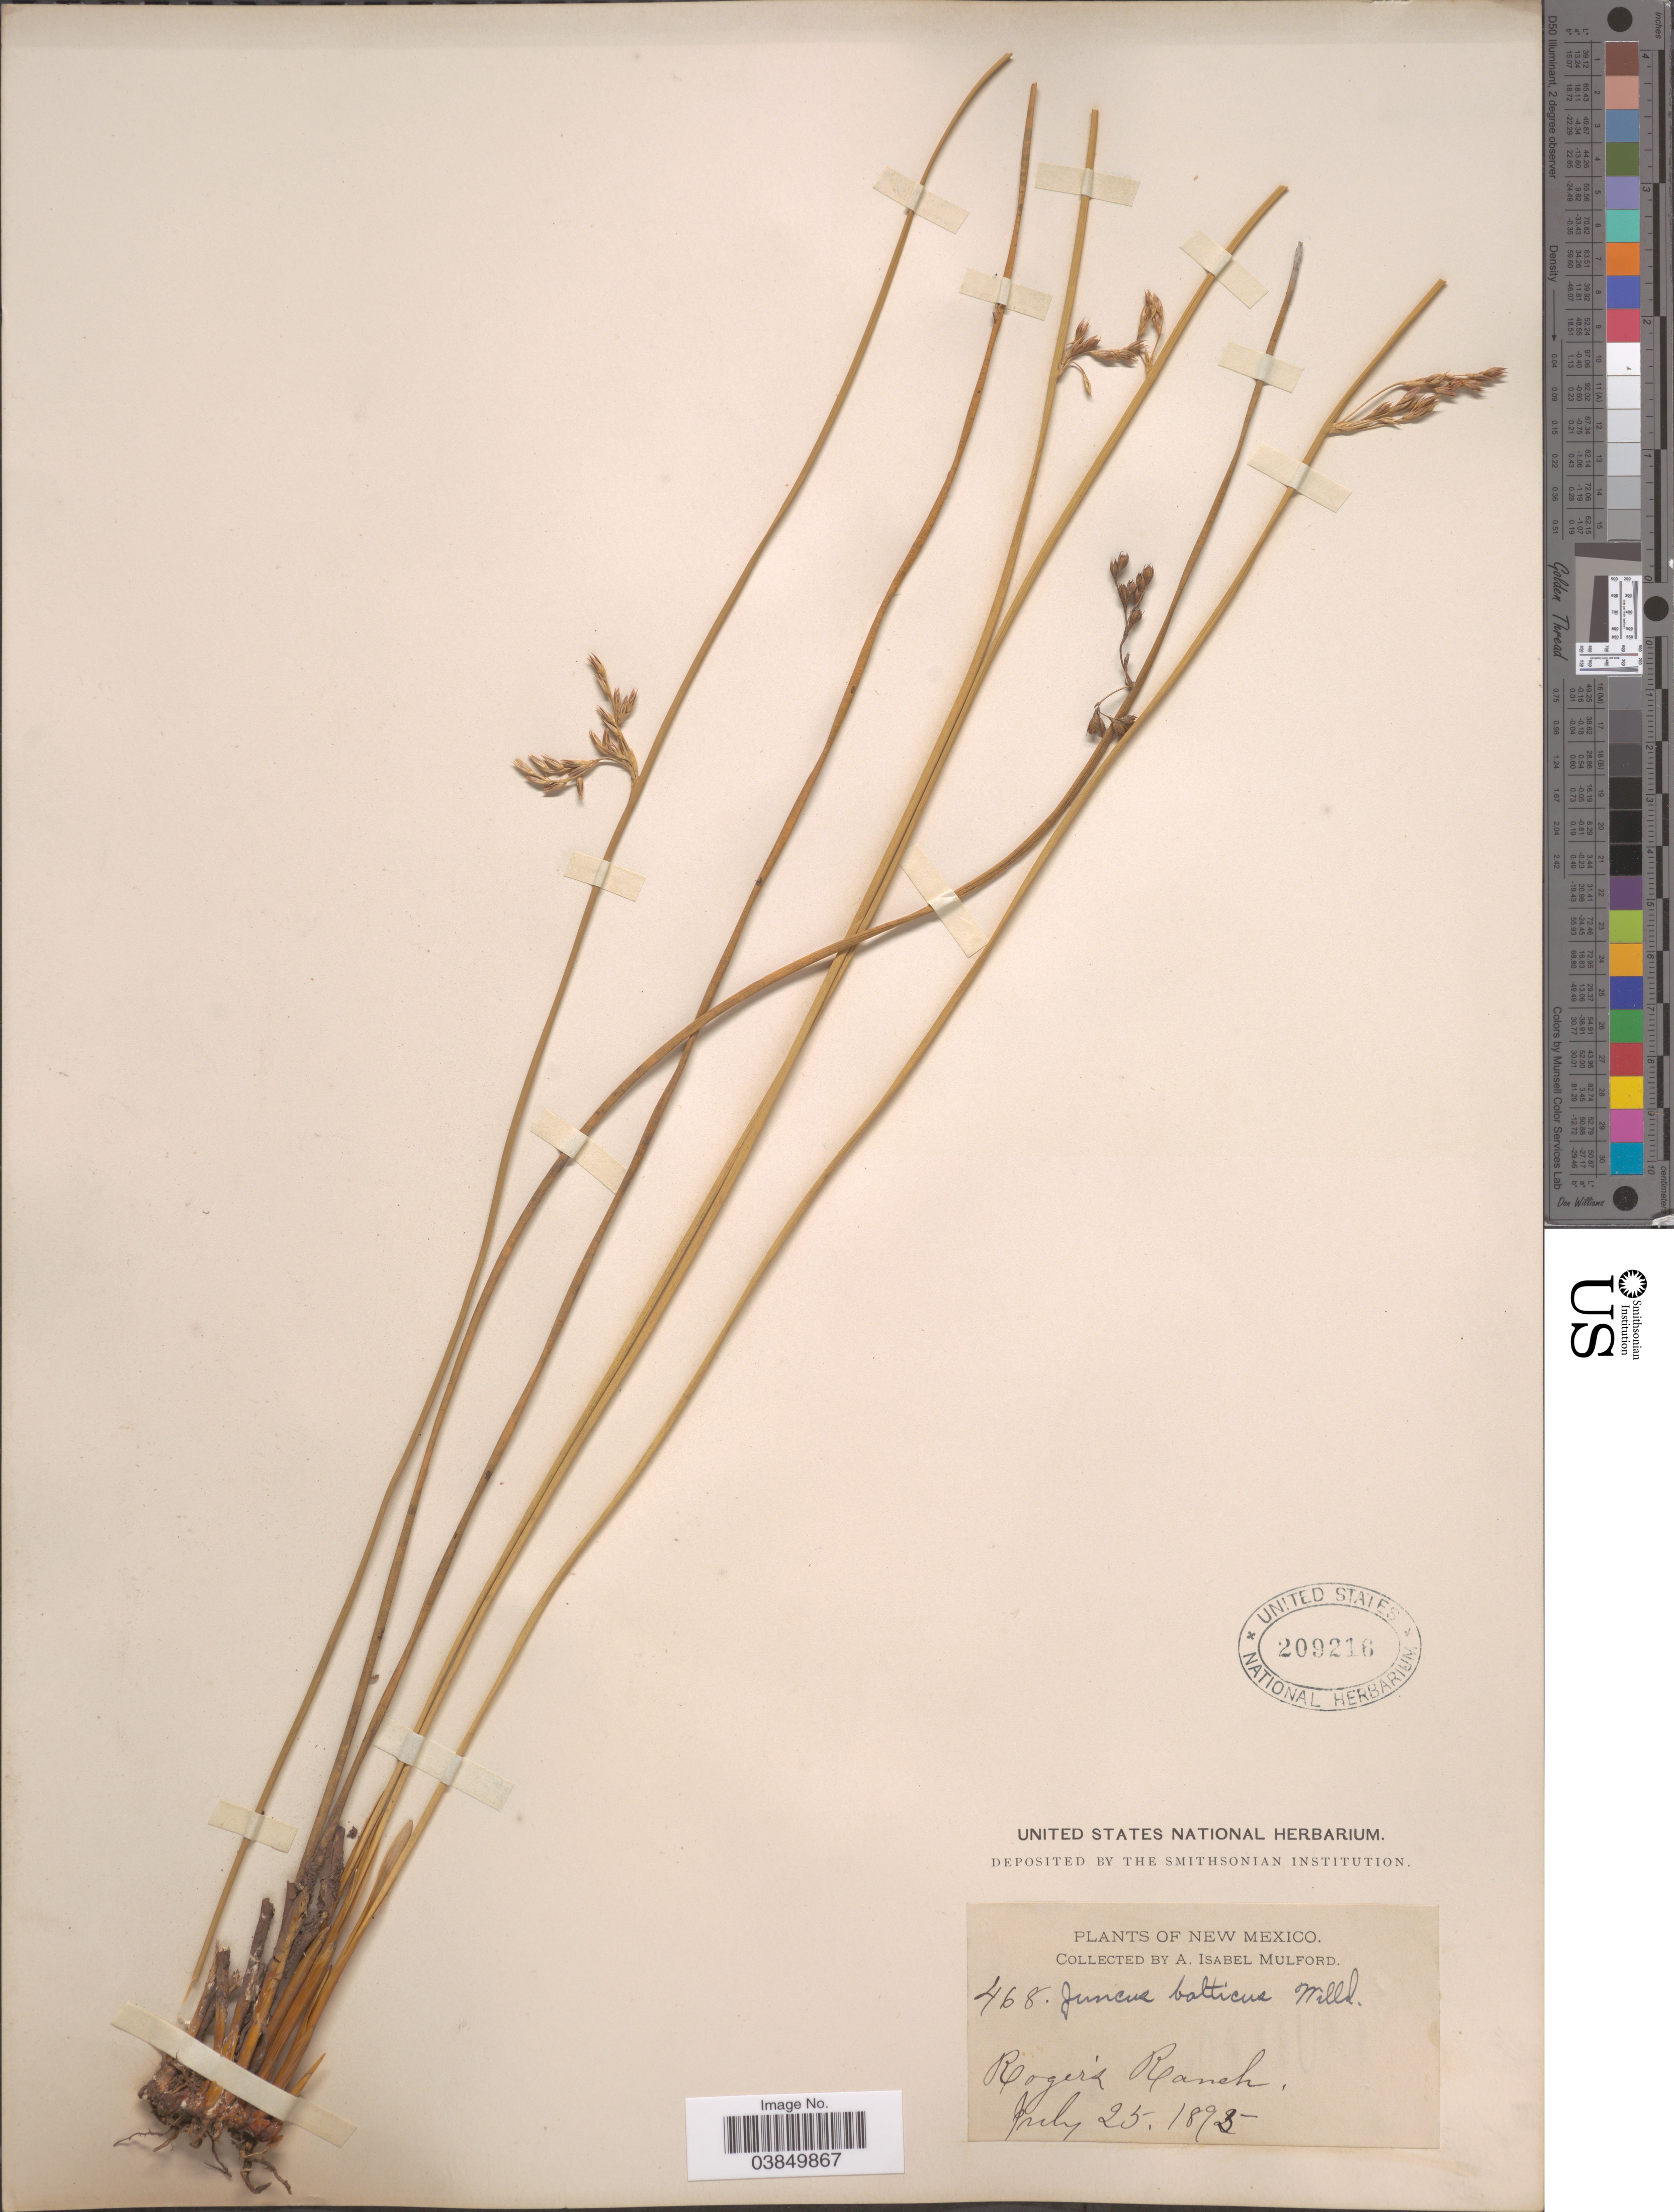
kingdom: Plantae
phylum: Tracheophyta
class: Liliopsida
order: Poales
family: Juncaceae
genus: Juncus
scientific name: Juncus balticus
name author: Willd.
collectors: A. Mulford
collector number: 468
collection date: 1895-07-25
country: United States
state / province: New Mexico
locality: Roger's Ranch.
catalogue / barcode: US 209216